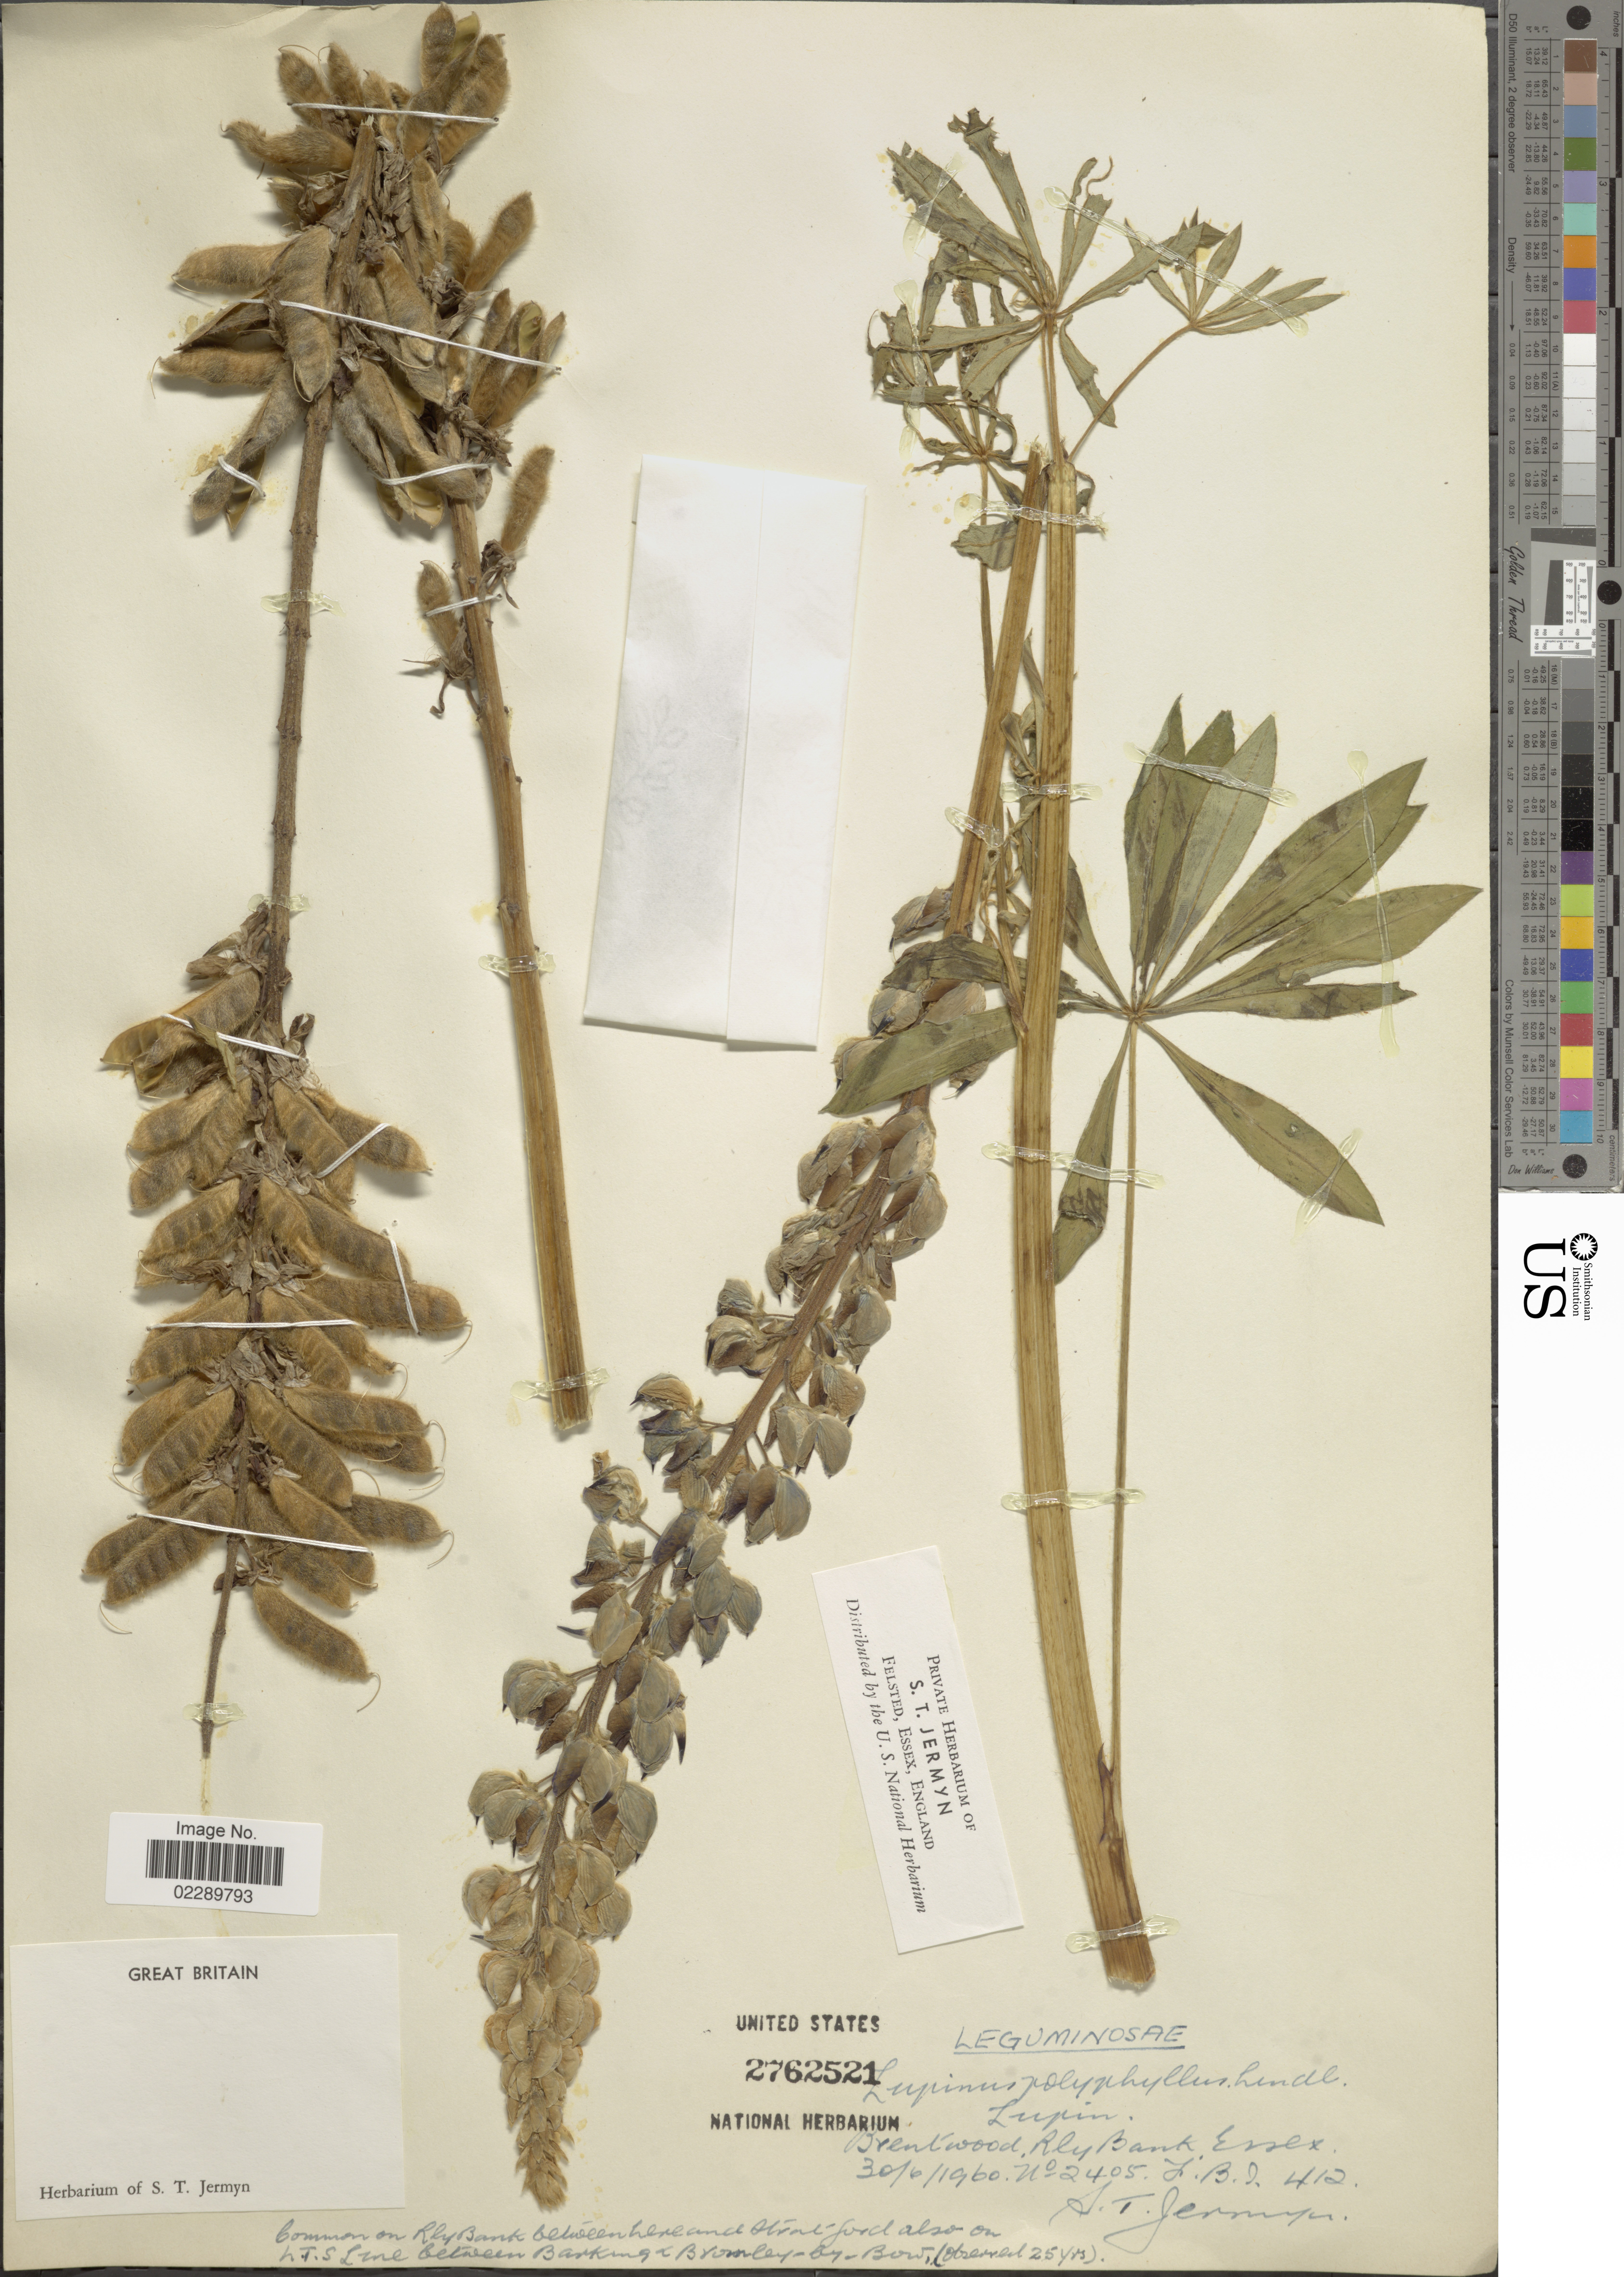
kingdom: Plantae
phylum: Tracheophyta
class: Magnoliopsida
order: Fabales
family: Fabaceae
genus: Lupinus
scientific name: Lupinus polyphyllus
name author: Lindl.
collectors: S. Jermyn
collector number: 2405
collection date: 1960-06-30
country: United Kingdom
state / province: England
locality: Great Britain. Brentwood, Rly Bank, Essex.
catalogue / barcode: US 2762521